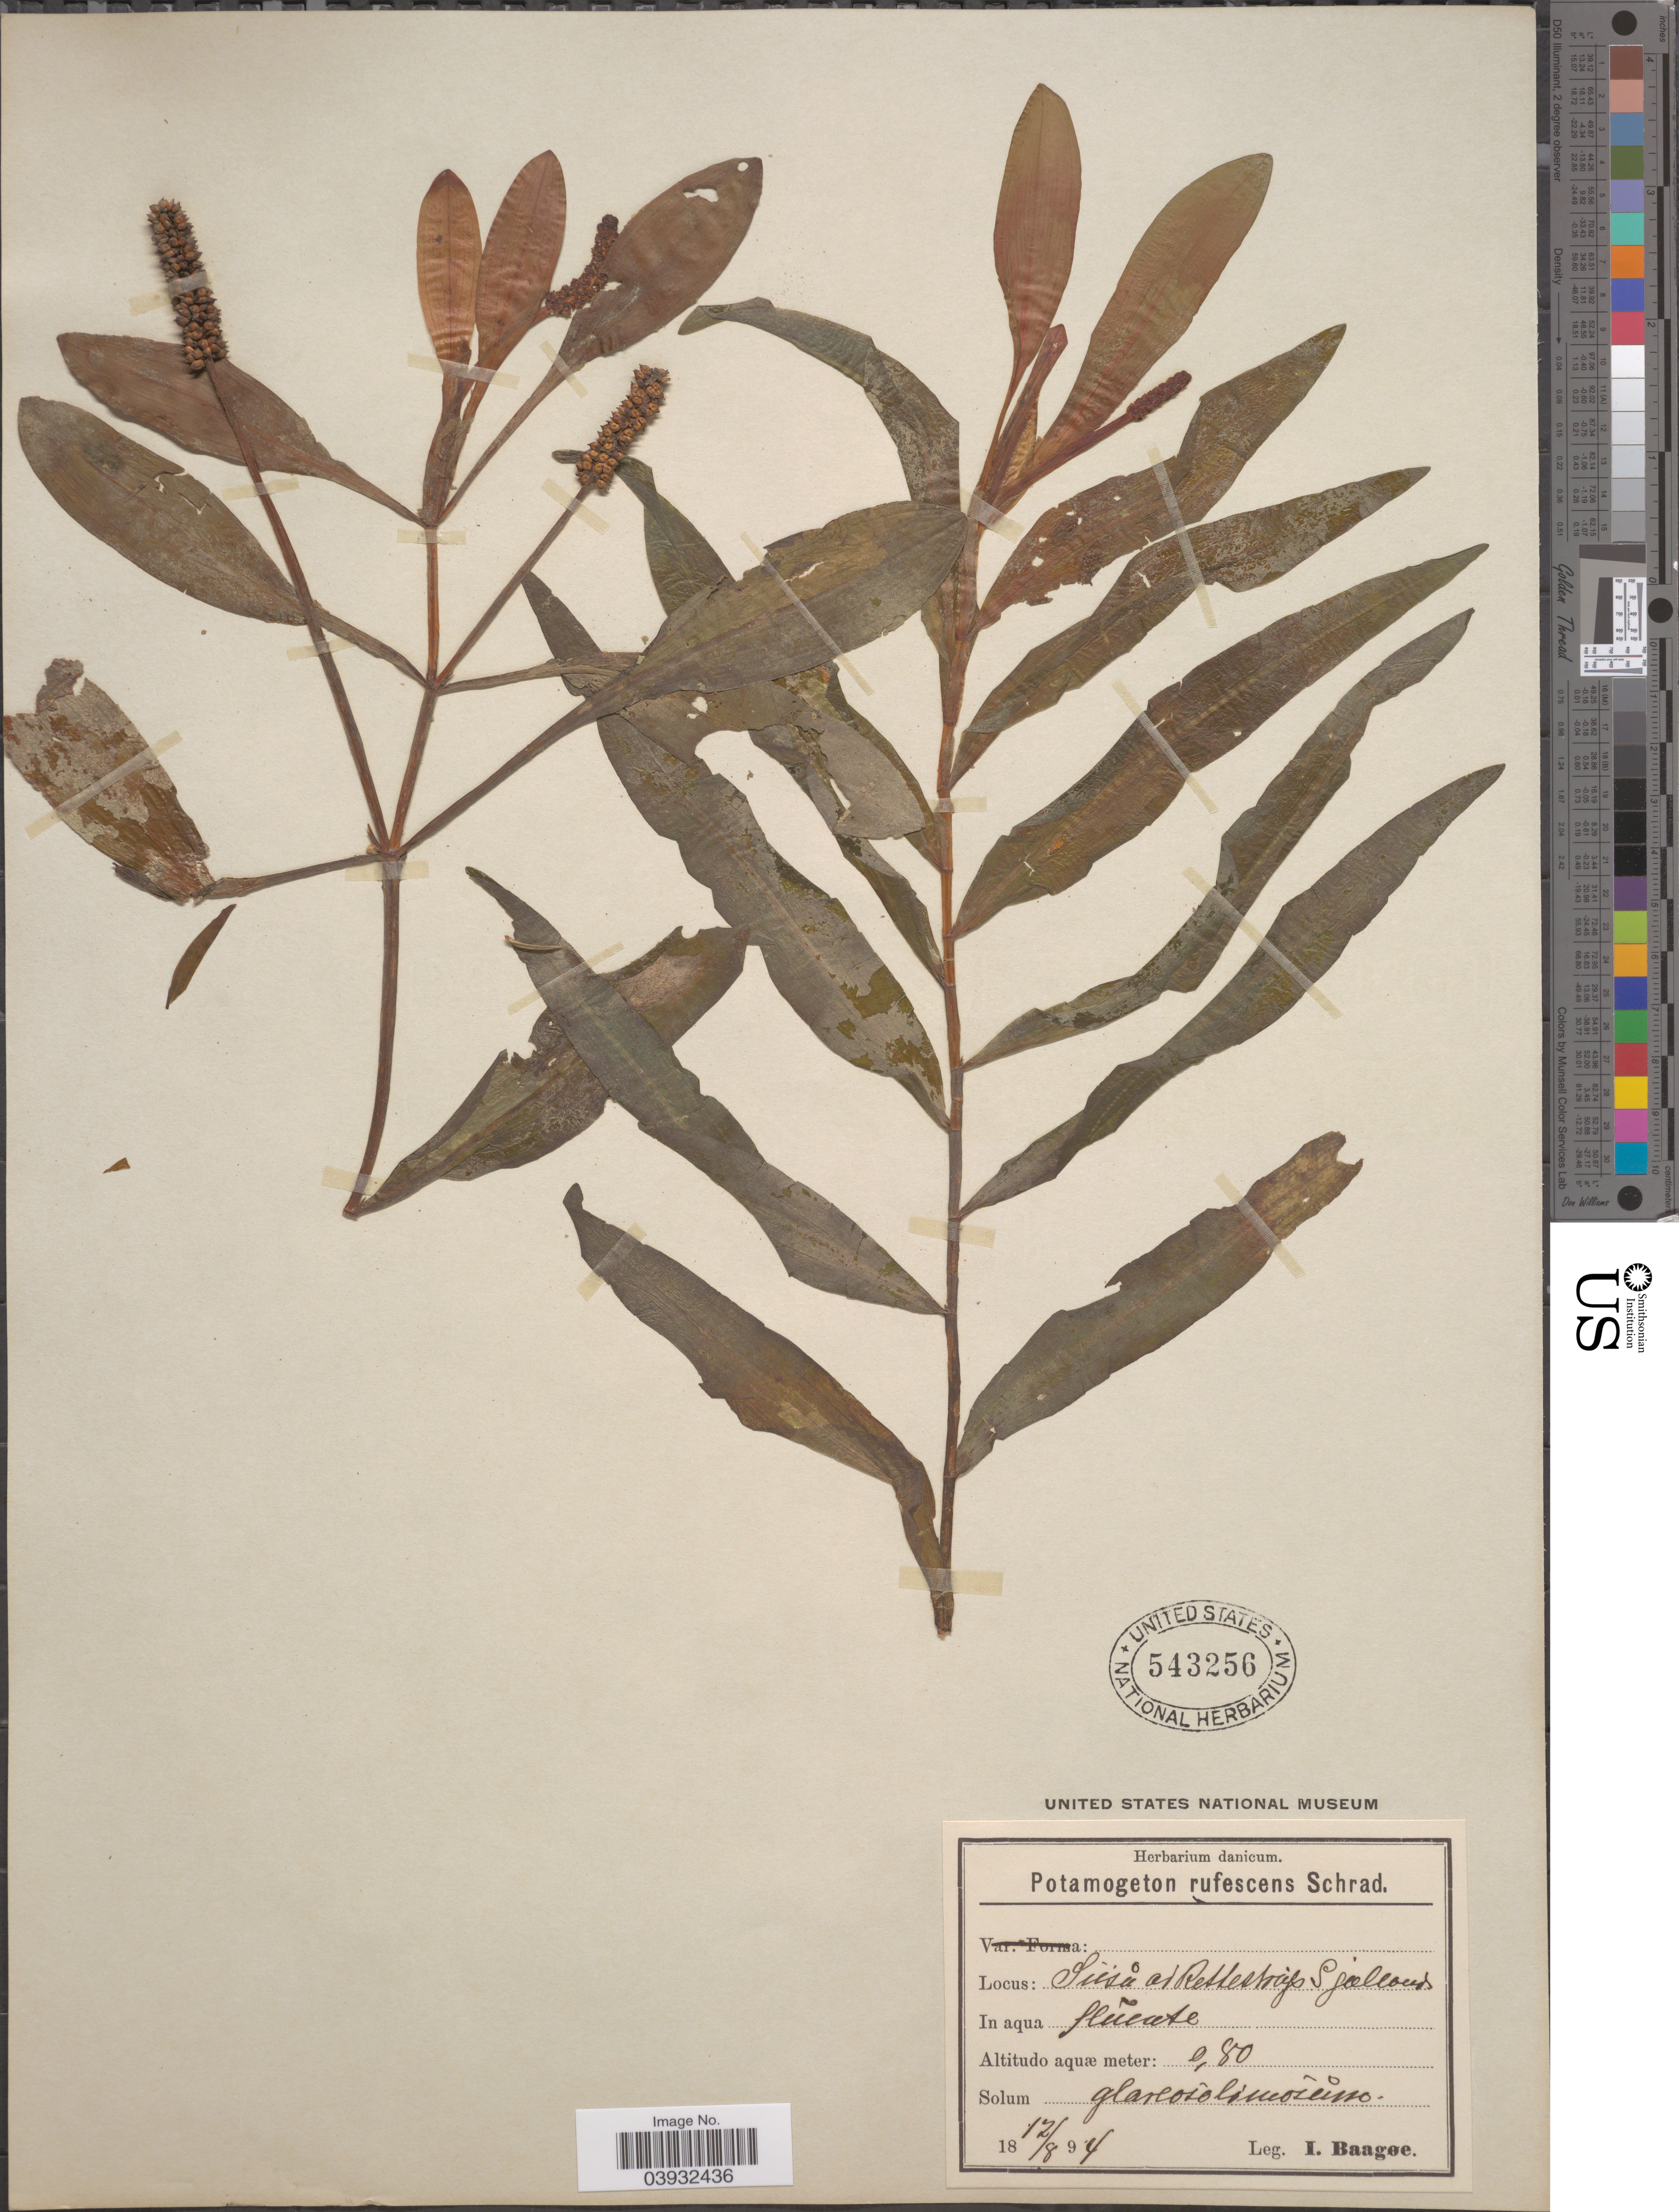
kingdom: Plantae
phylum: Tracheophyta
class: Liliopsida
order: Alismatales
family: Potamogetonaceae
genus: Potamogeton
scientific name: Potamogeton rufescens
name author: Schrad.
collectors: I. Baagøe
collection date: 1894-08-12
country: Denmark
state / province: Sjæland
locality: Suså ad Rettestrafs Sjælland.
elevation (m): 0.8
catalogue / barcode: US 543256